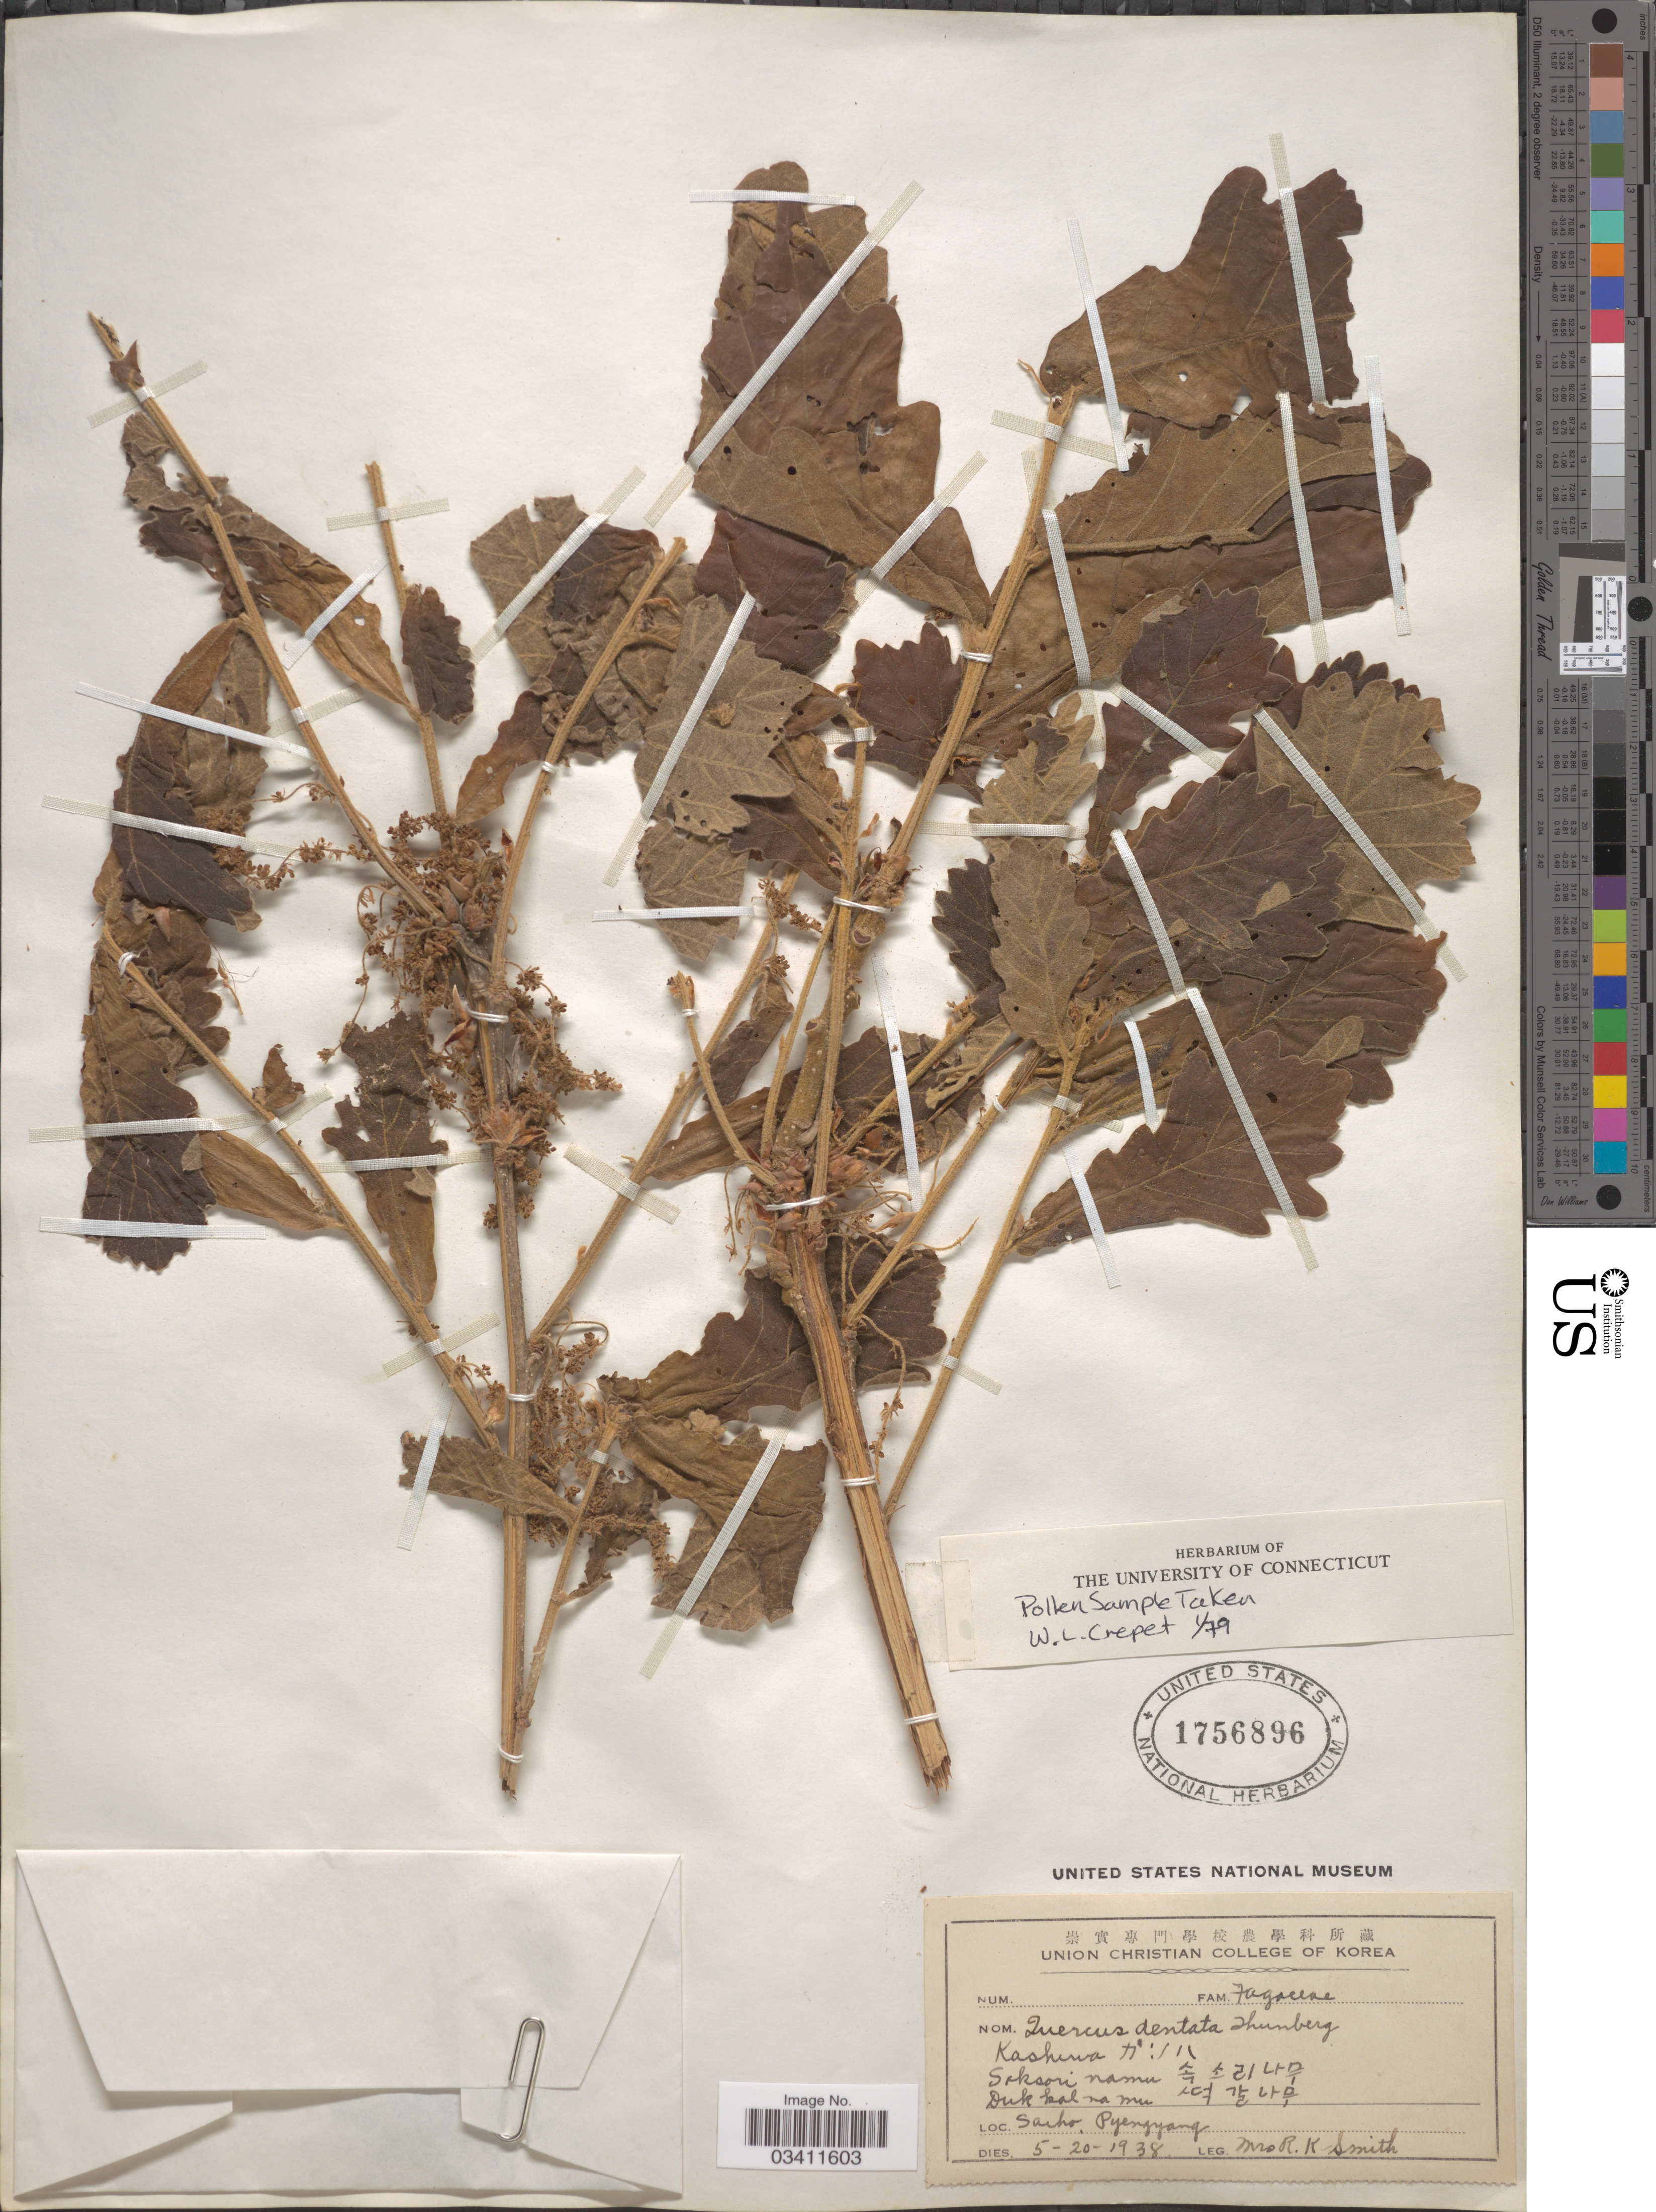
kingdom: Plantae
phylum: Tracheophyta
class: Magnoliopsida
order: Fagales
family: Fagaceae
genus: Quercus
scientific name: Quercus dentata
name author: Thunb.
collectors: R. Smith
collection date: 1938-05-20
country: North Korea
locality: Saiho, Pyengyang.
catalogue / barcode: US 1756896